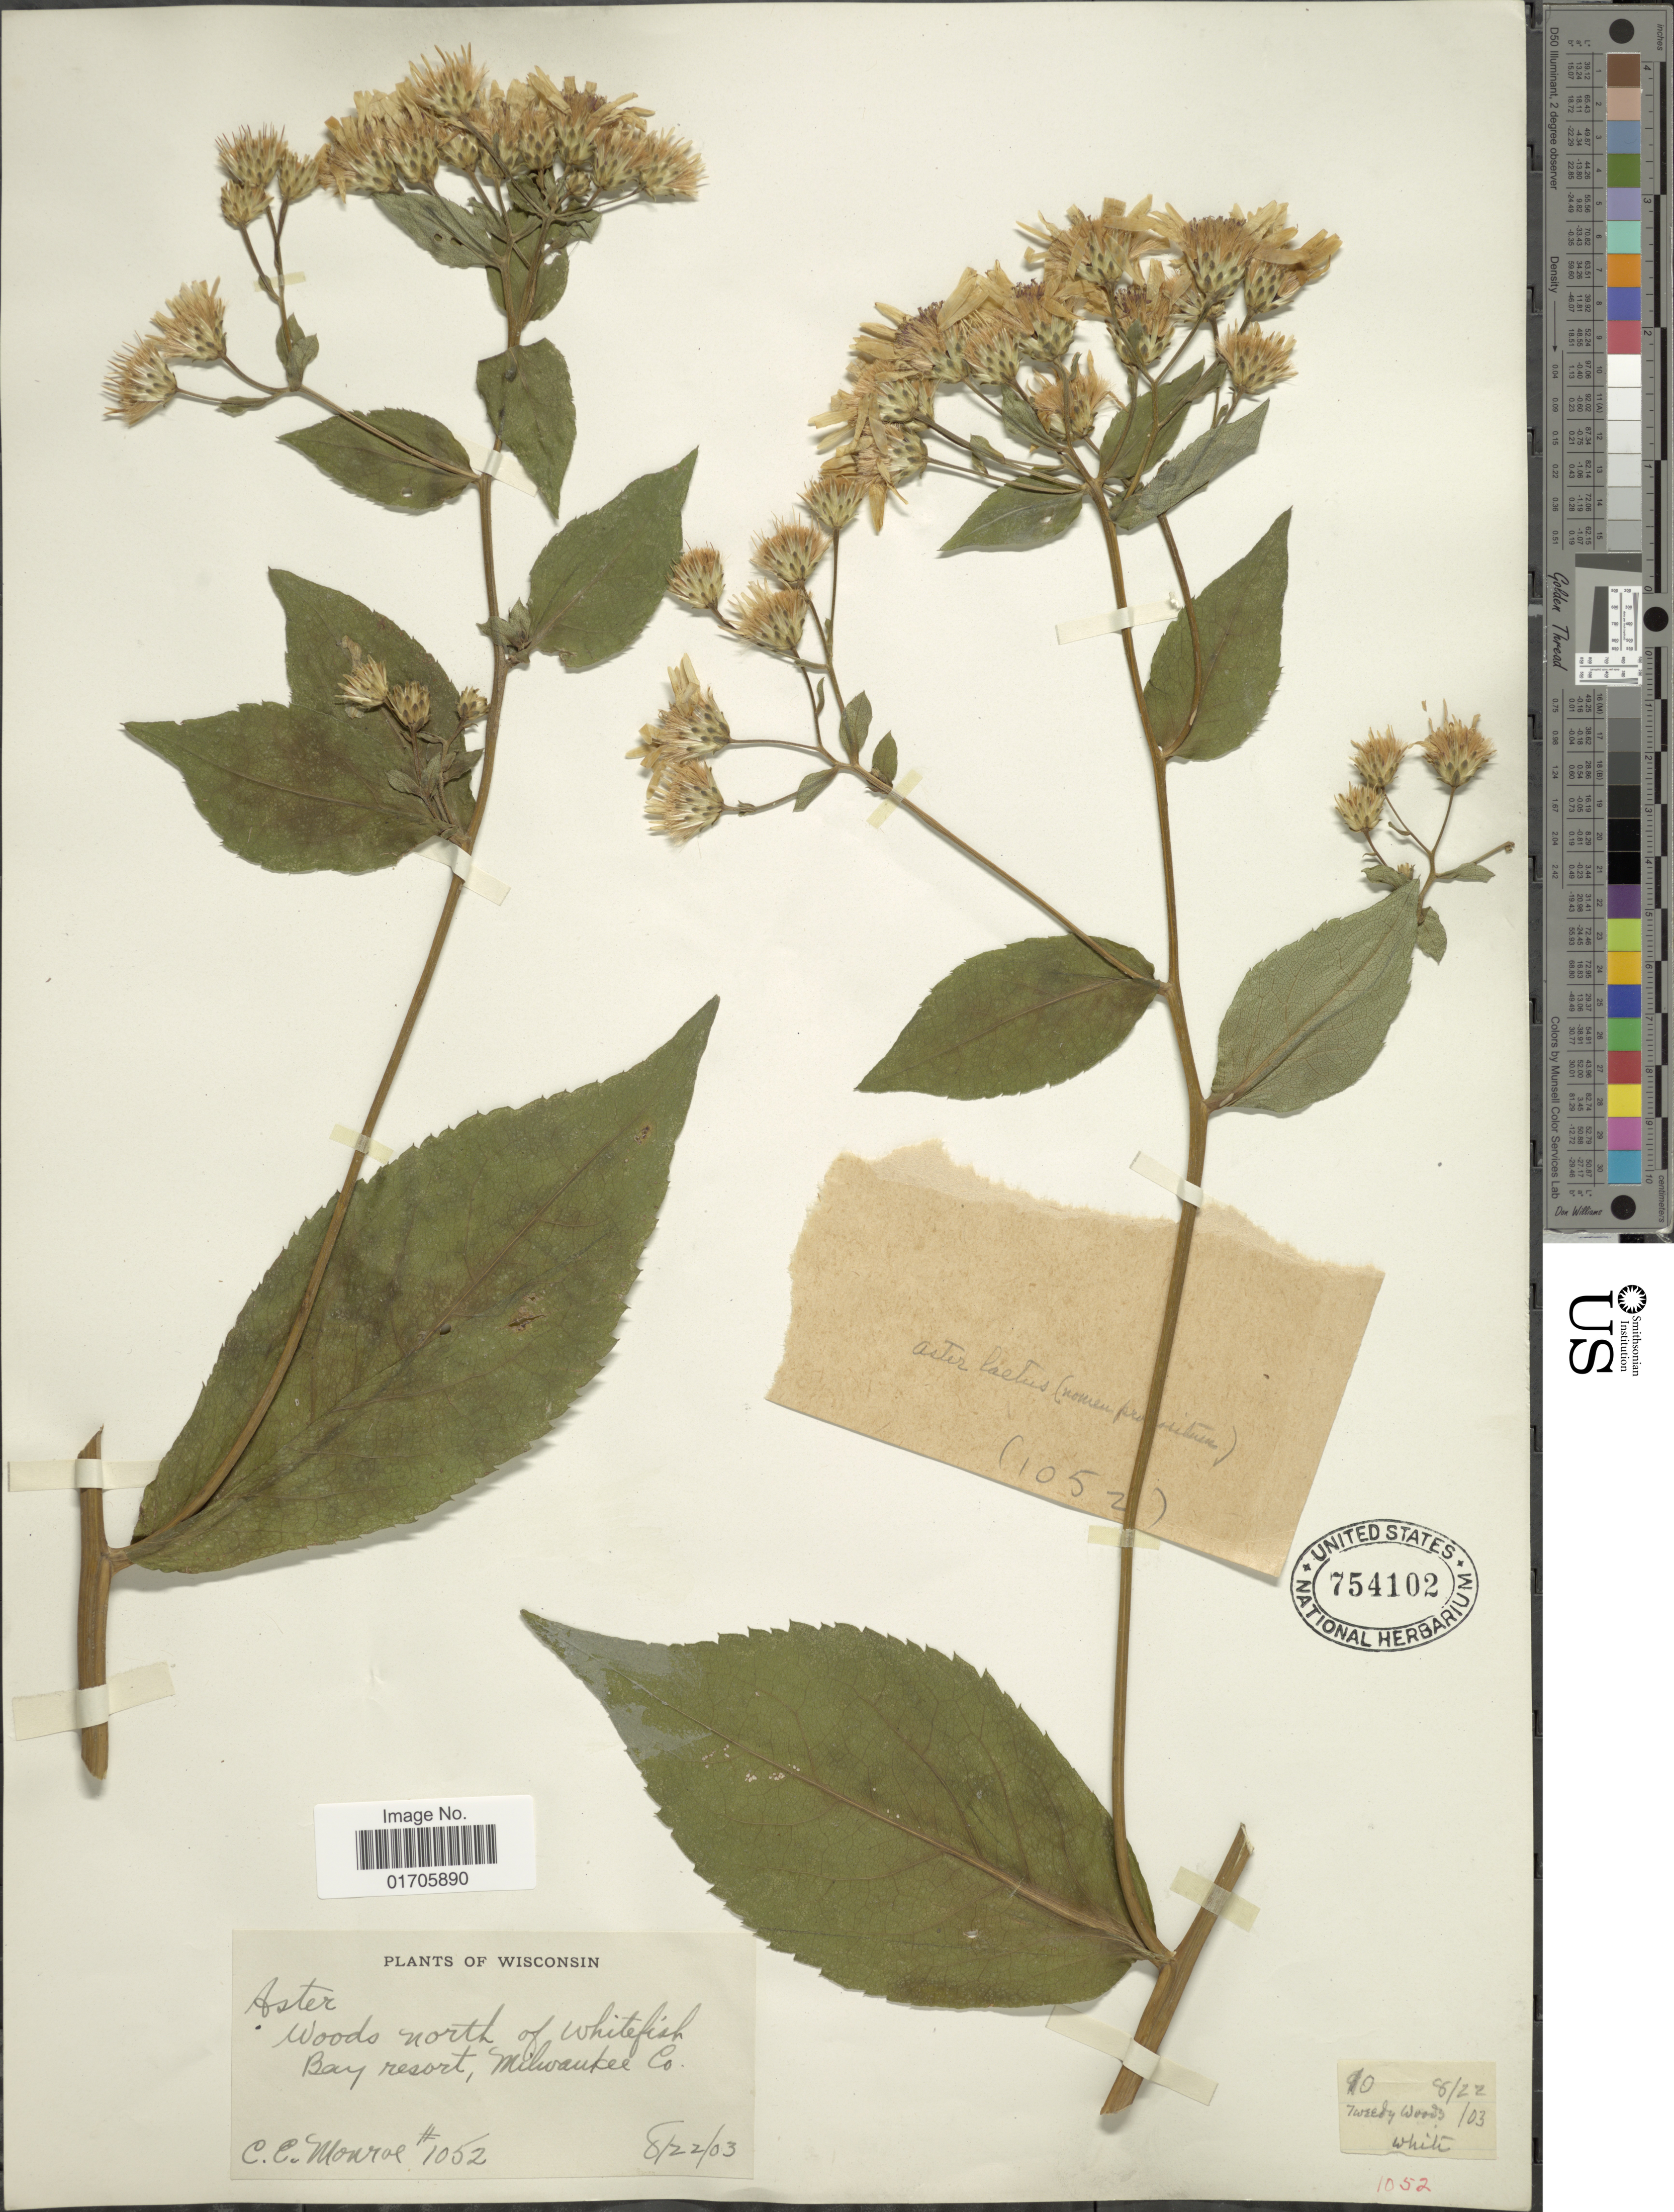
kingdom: Plantae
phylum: Tracheophyta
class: Magnoliopsida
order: Asterales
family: Asteraceae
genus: Eurybia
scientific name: Eurybia macrophylla var. pinguifolia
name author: (E.S. Burgess) G. Wilh. & Rericha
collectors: C. Monroe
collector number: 1052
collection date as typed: Transcribed d/m/y: 22/8/3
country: United States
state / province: Wisconsin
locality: Wisconsin. Woods north of Whitefish Bay resort, Milwaukee Co.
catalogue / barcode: US 754102